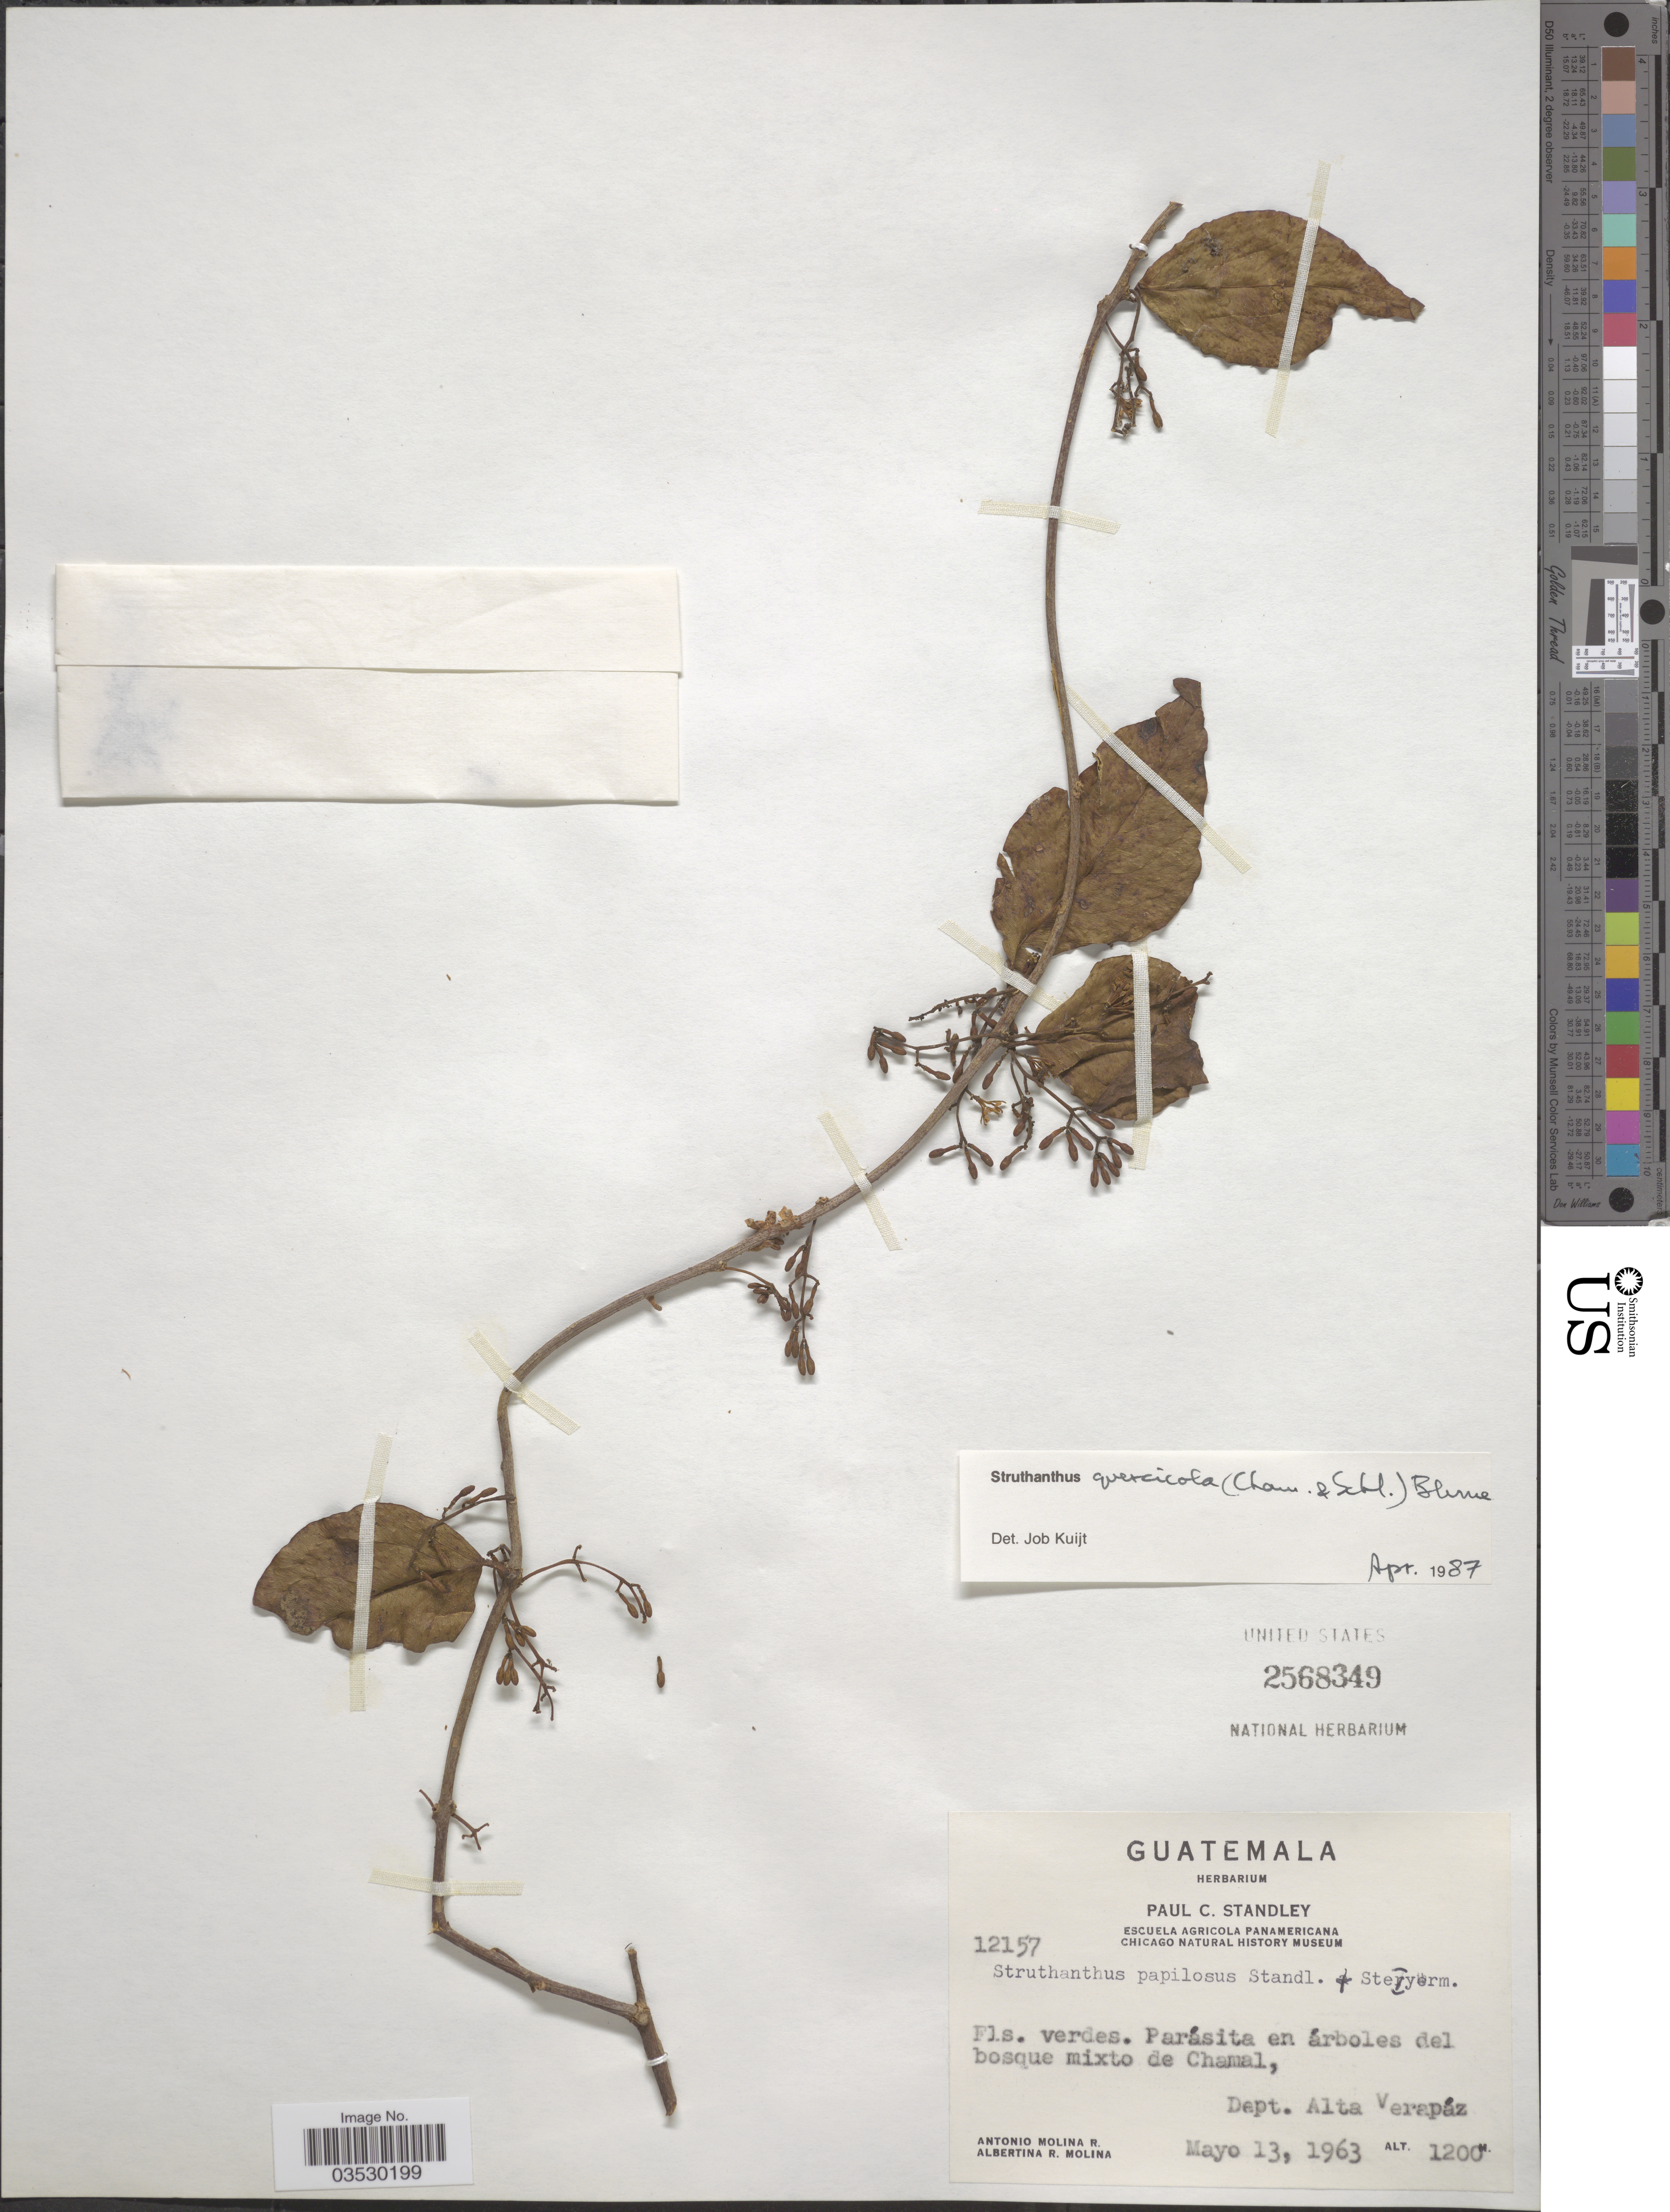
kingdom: Plantae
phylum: Tracheophyta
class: Magnoliopsida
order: Santalales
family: Loranthaceae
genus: Struthanthus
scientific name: Struthanthus quercicola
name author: (Kuijt) Cham. & Schltr.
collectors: A. Molina R. & A. R. Molina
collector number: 12157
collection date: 1963-05-13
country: Guatemala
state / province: Alta Verapaz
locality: Bosque mixto de Chamal, Dept. Alta Verapaz.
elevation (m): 1200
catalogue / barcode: US 2568349